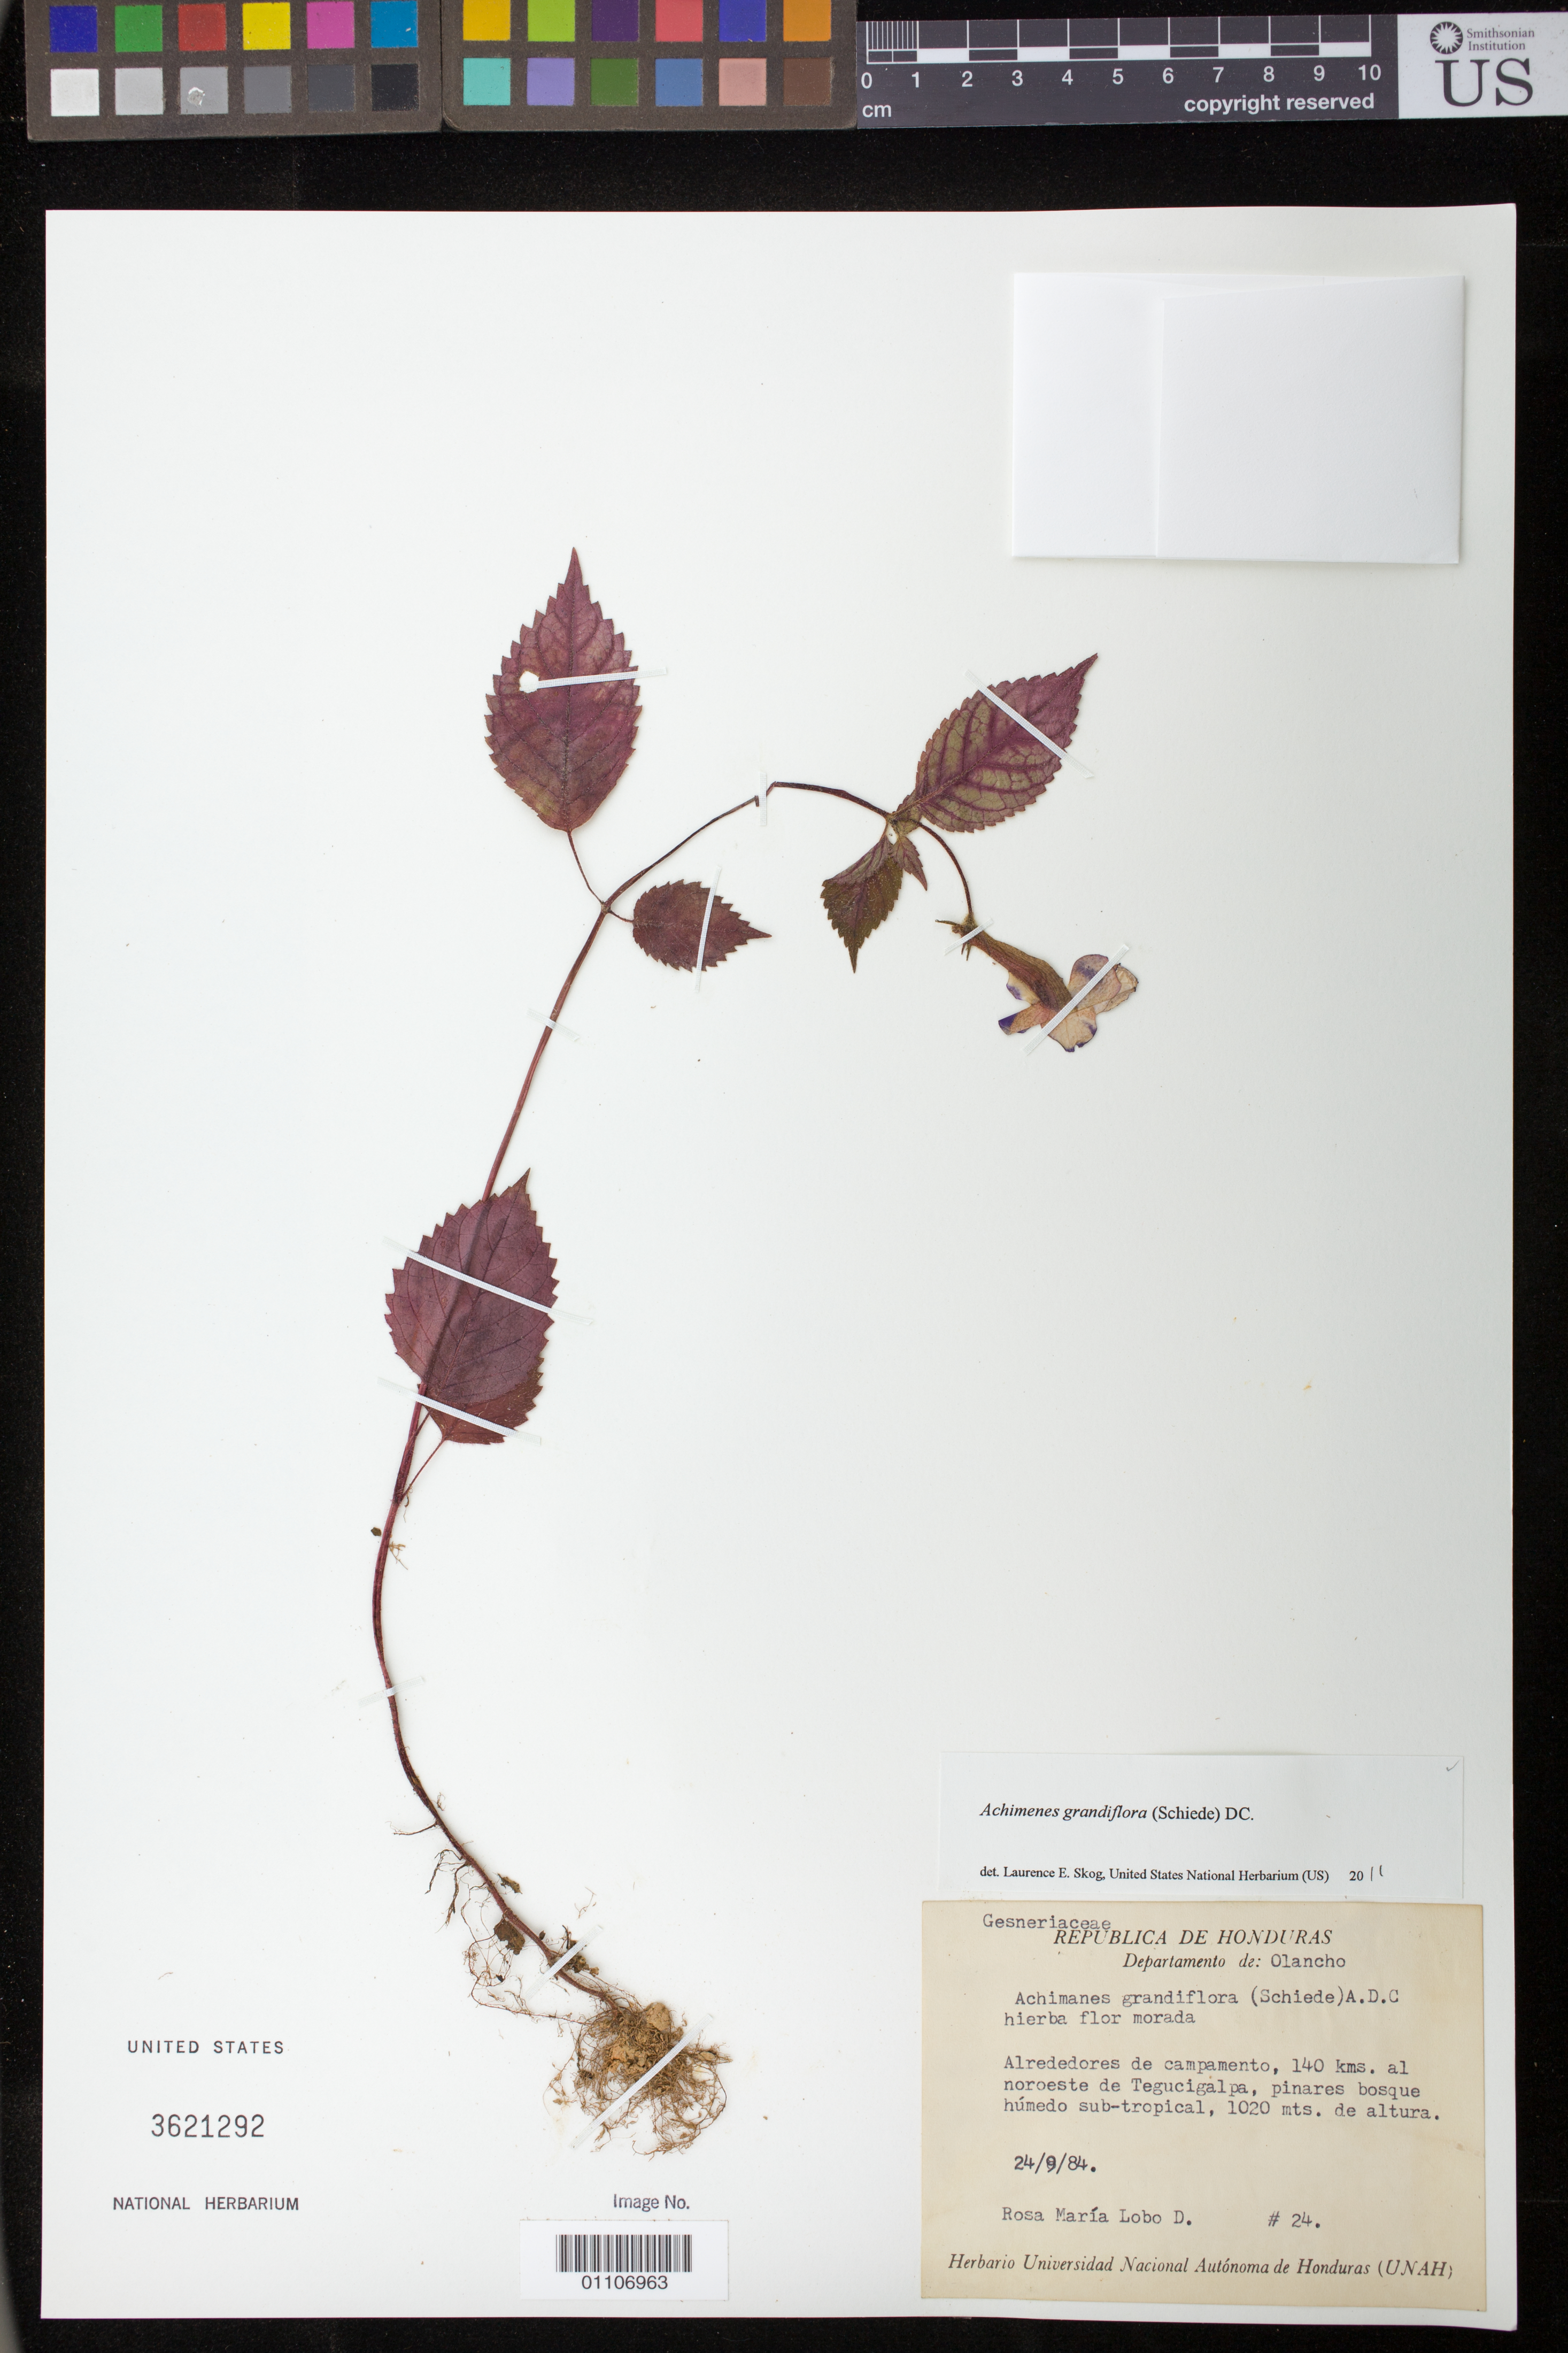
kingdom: Plantae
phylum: Tracheophyta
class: Magnoliopsida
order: Lamiales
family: Gesneriaceae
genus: Achimenes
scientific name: Achimenes grandiflora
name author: (Schiede) DC.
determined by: Skog, Laurence E.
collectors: R. Lobo D.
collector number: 24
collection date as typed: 24 Sep 1984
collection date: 1984-09-24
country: Honduras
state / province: Olancho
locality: Alrededores de campamento, 140 kms. Al noroeste de Tegucigalpa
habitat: Pinares bosque humedo sub-tropical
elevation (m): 1020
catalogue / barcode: US 3621292